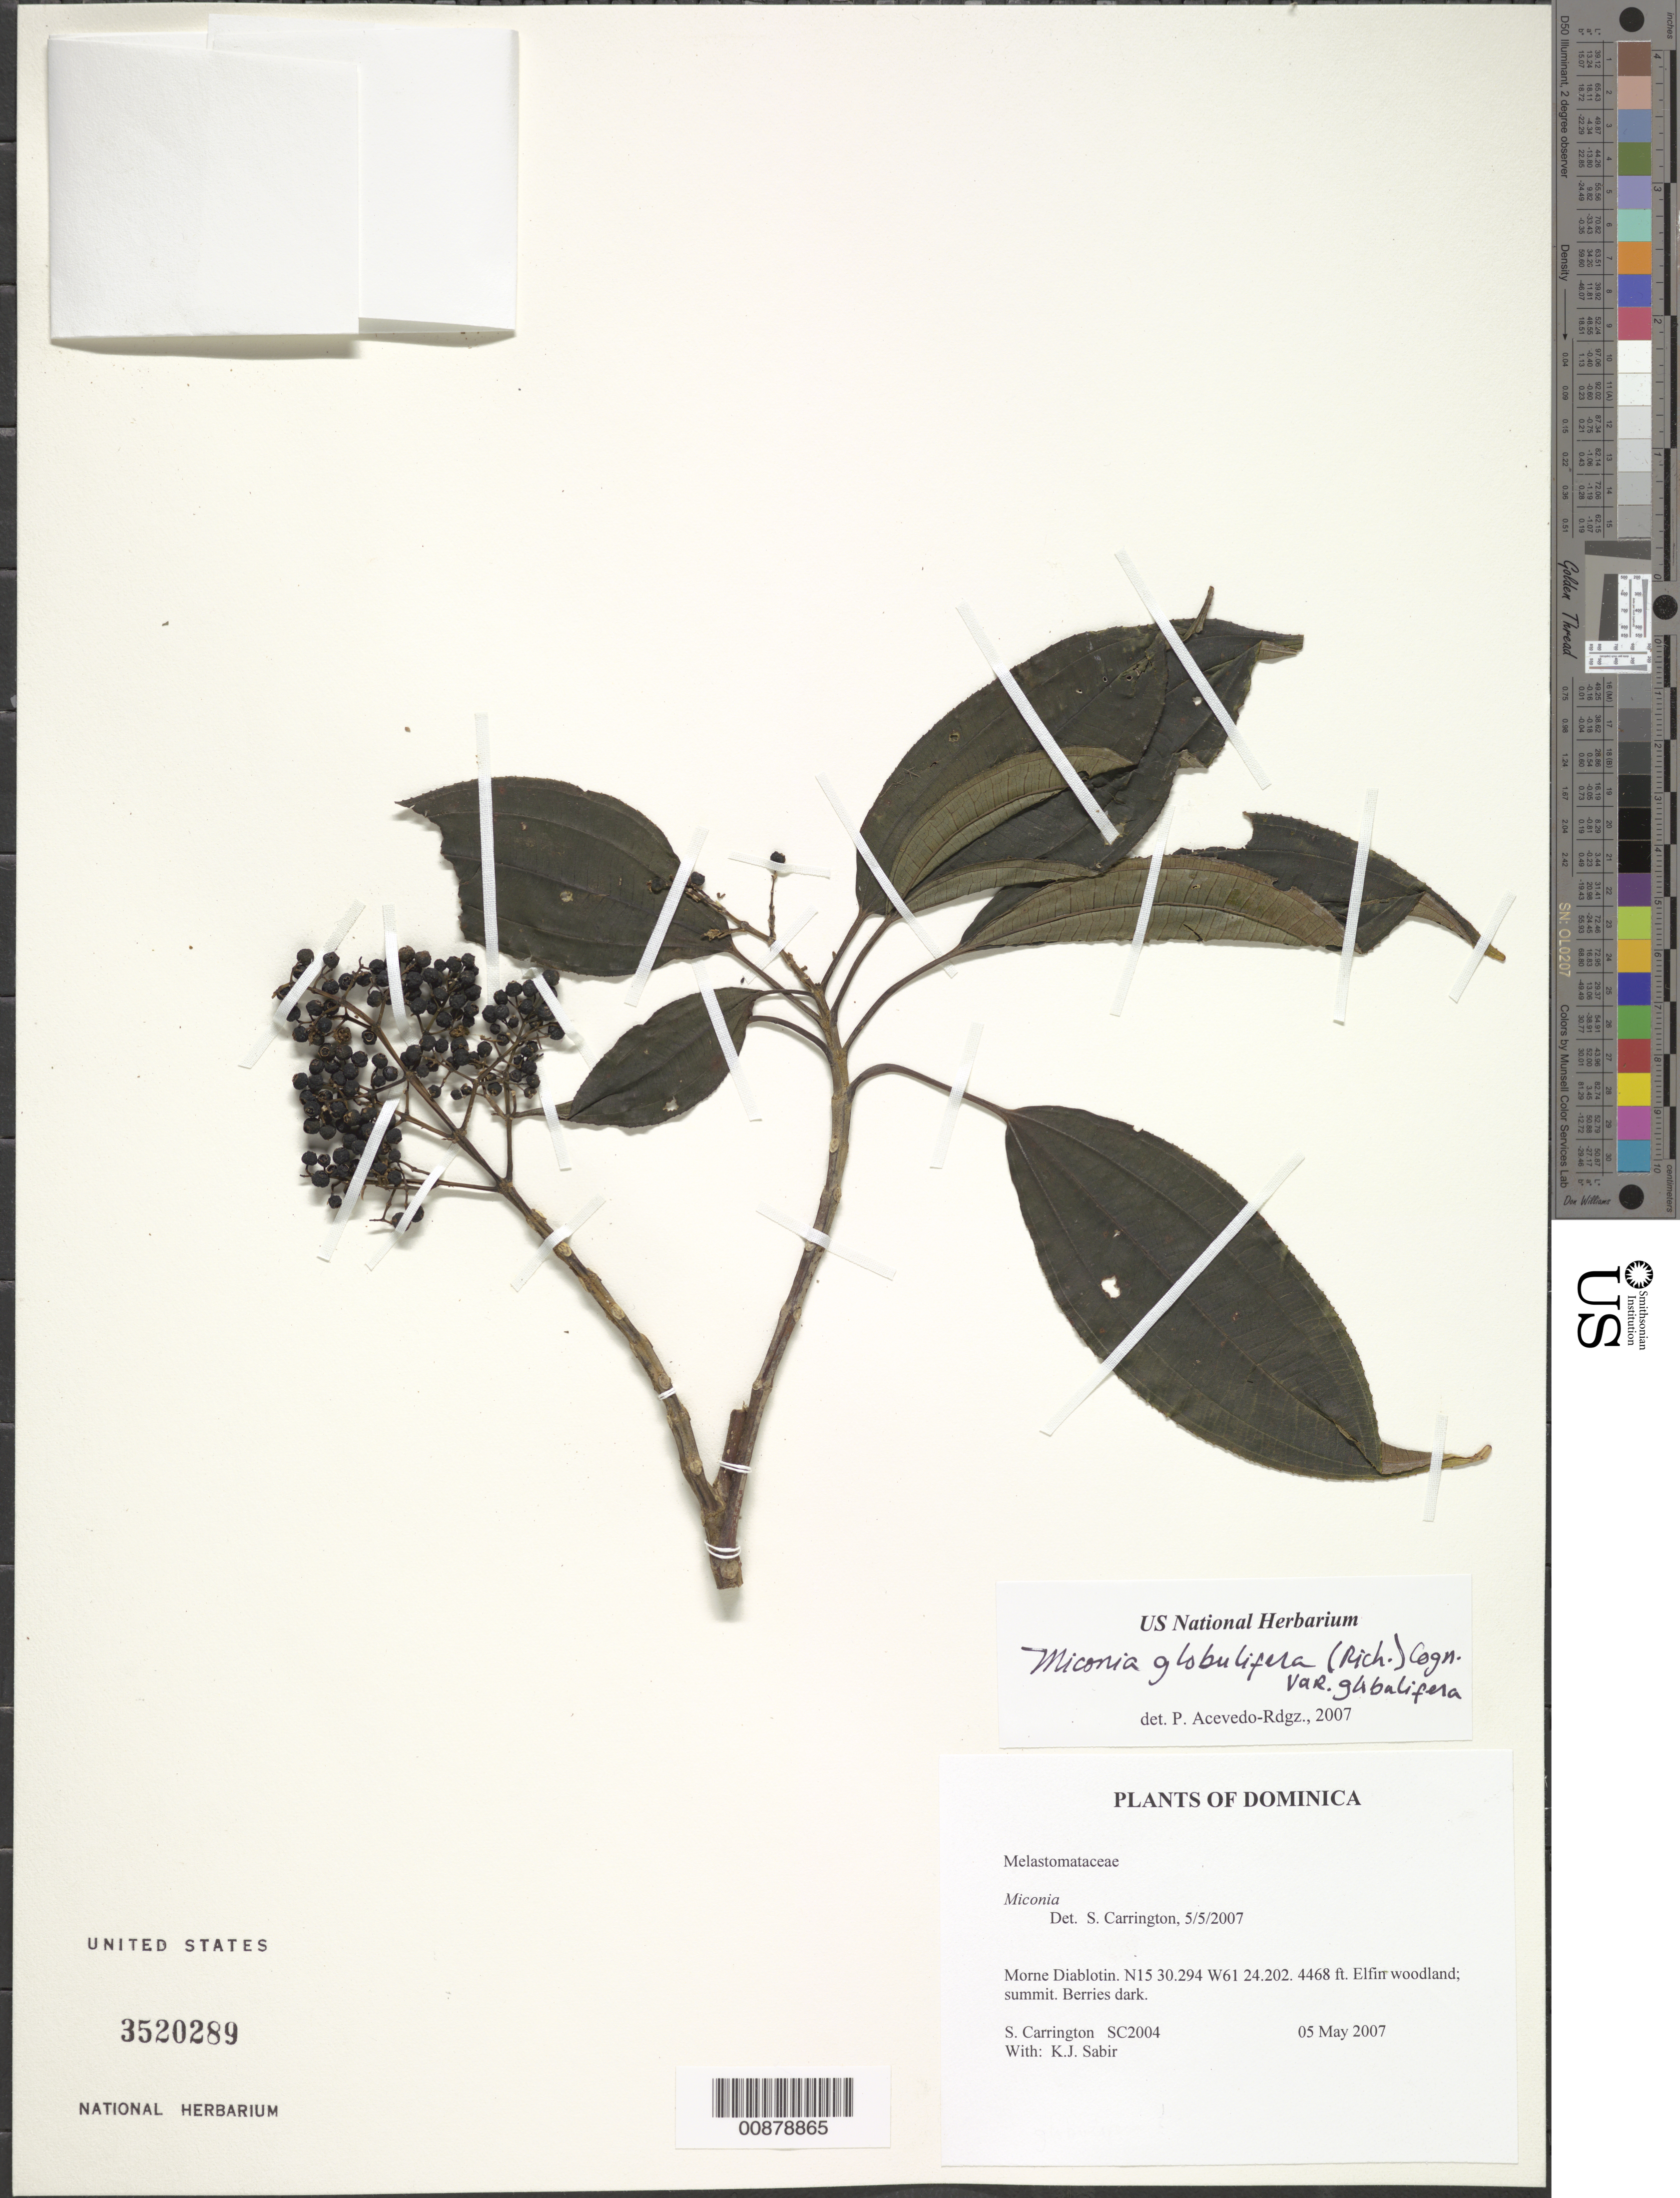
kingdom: Plantae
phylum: Tracheophyta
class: Magnoliopsida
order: Myrtales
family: Melastomataceae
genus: Miconia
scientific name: Miconia globulifera var. globulifera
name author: (Rich.) Cogn.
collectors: C. M. S. Carrington & K. Sabir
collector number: SC 2004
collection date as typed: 05 May 2007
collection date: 2007-05-05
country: Dominica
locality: Morne Diablotin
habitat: Elfin woodland; summit.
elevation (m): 1362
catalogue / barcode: US 3520289